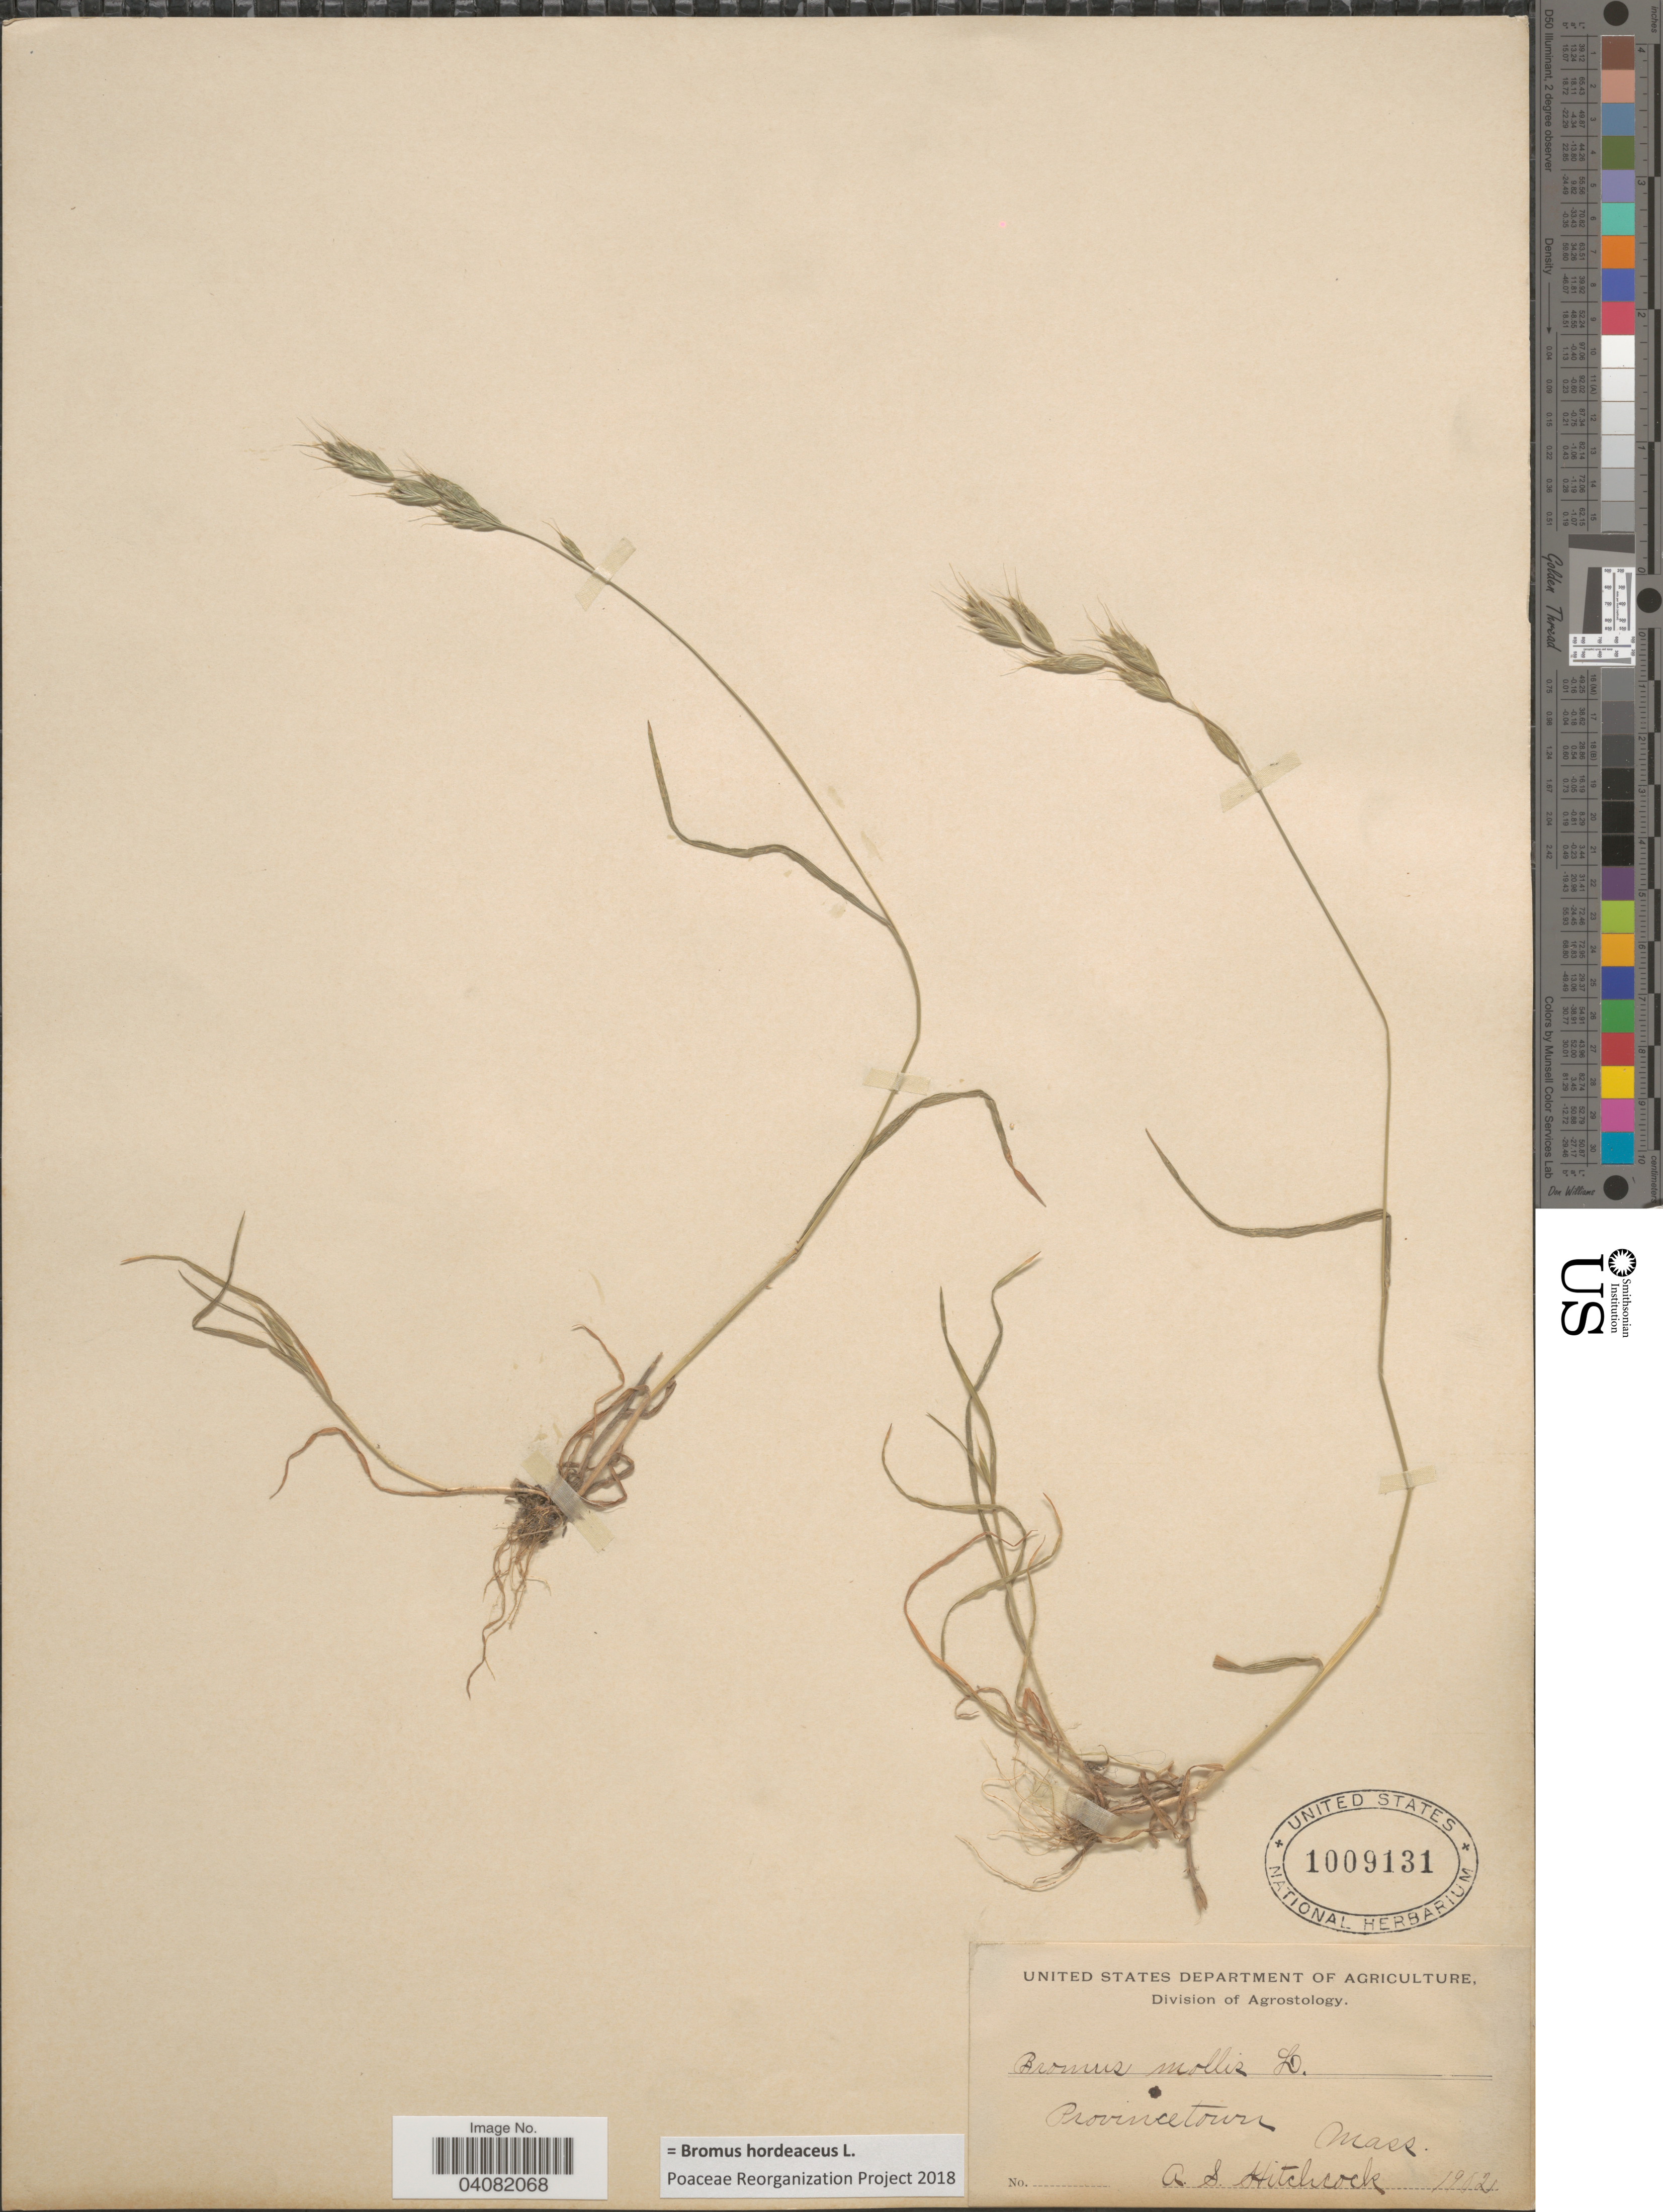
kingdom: Plantae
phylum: Tracheophyta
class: Liliopsida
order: Poales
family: Poaceae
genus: Bromus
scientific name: Bromus hordeaceus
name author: L.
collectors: A. S. Hitchcock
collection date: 1902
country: United States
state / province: Massachusetts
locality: Provincetown.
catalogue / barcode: US 1009131